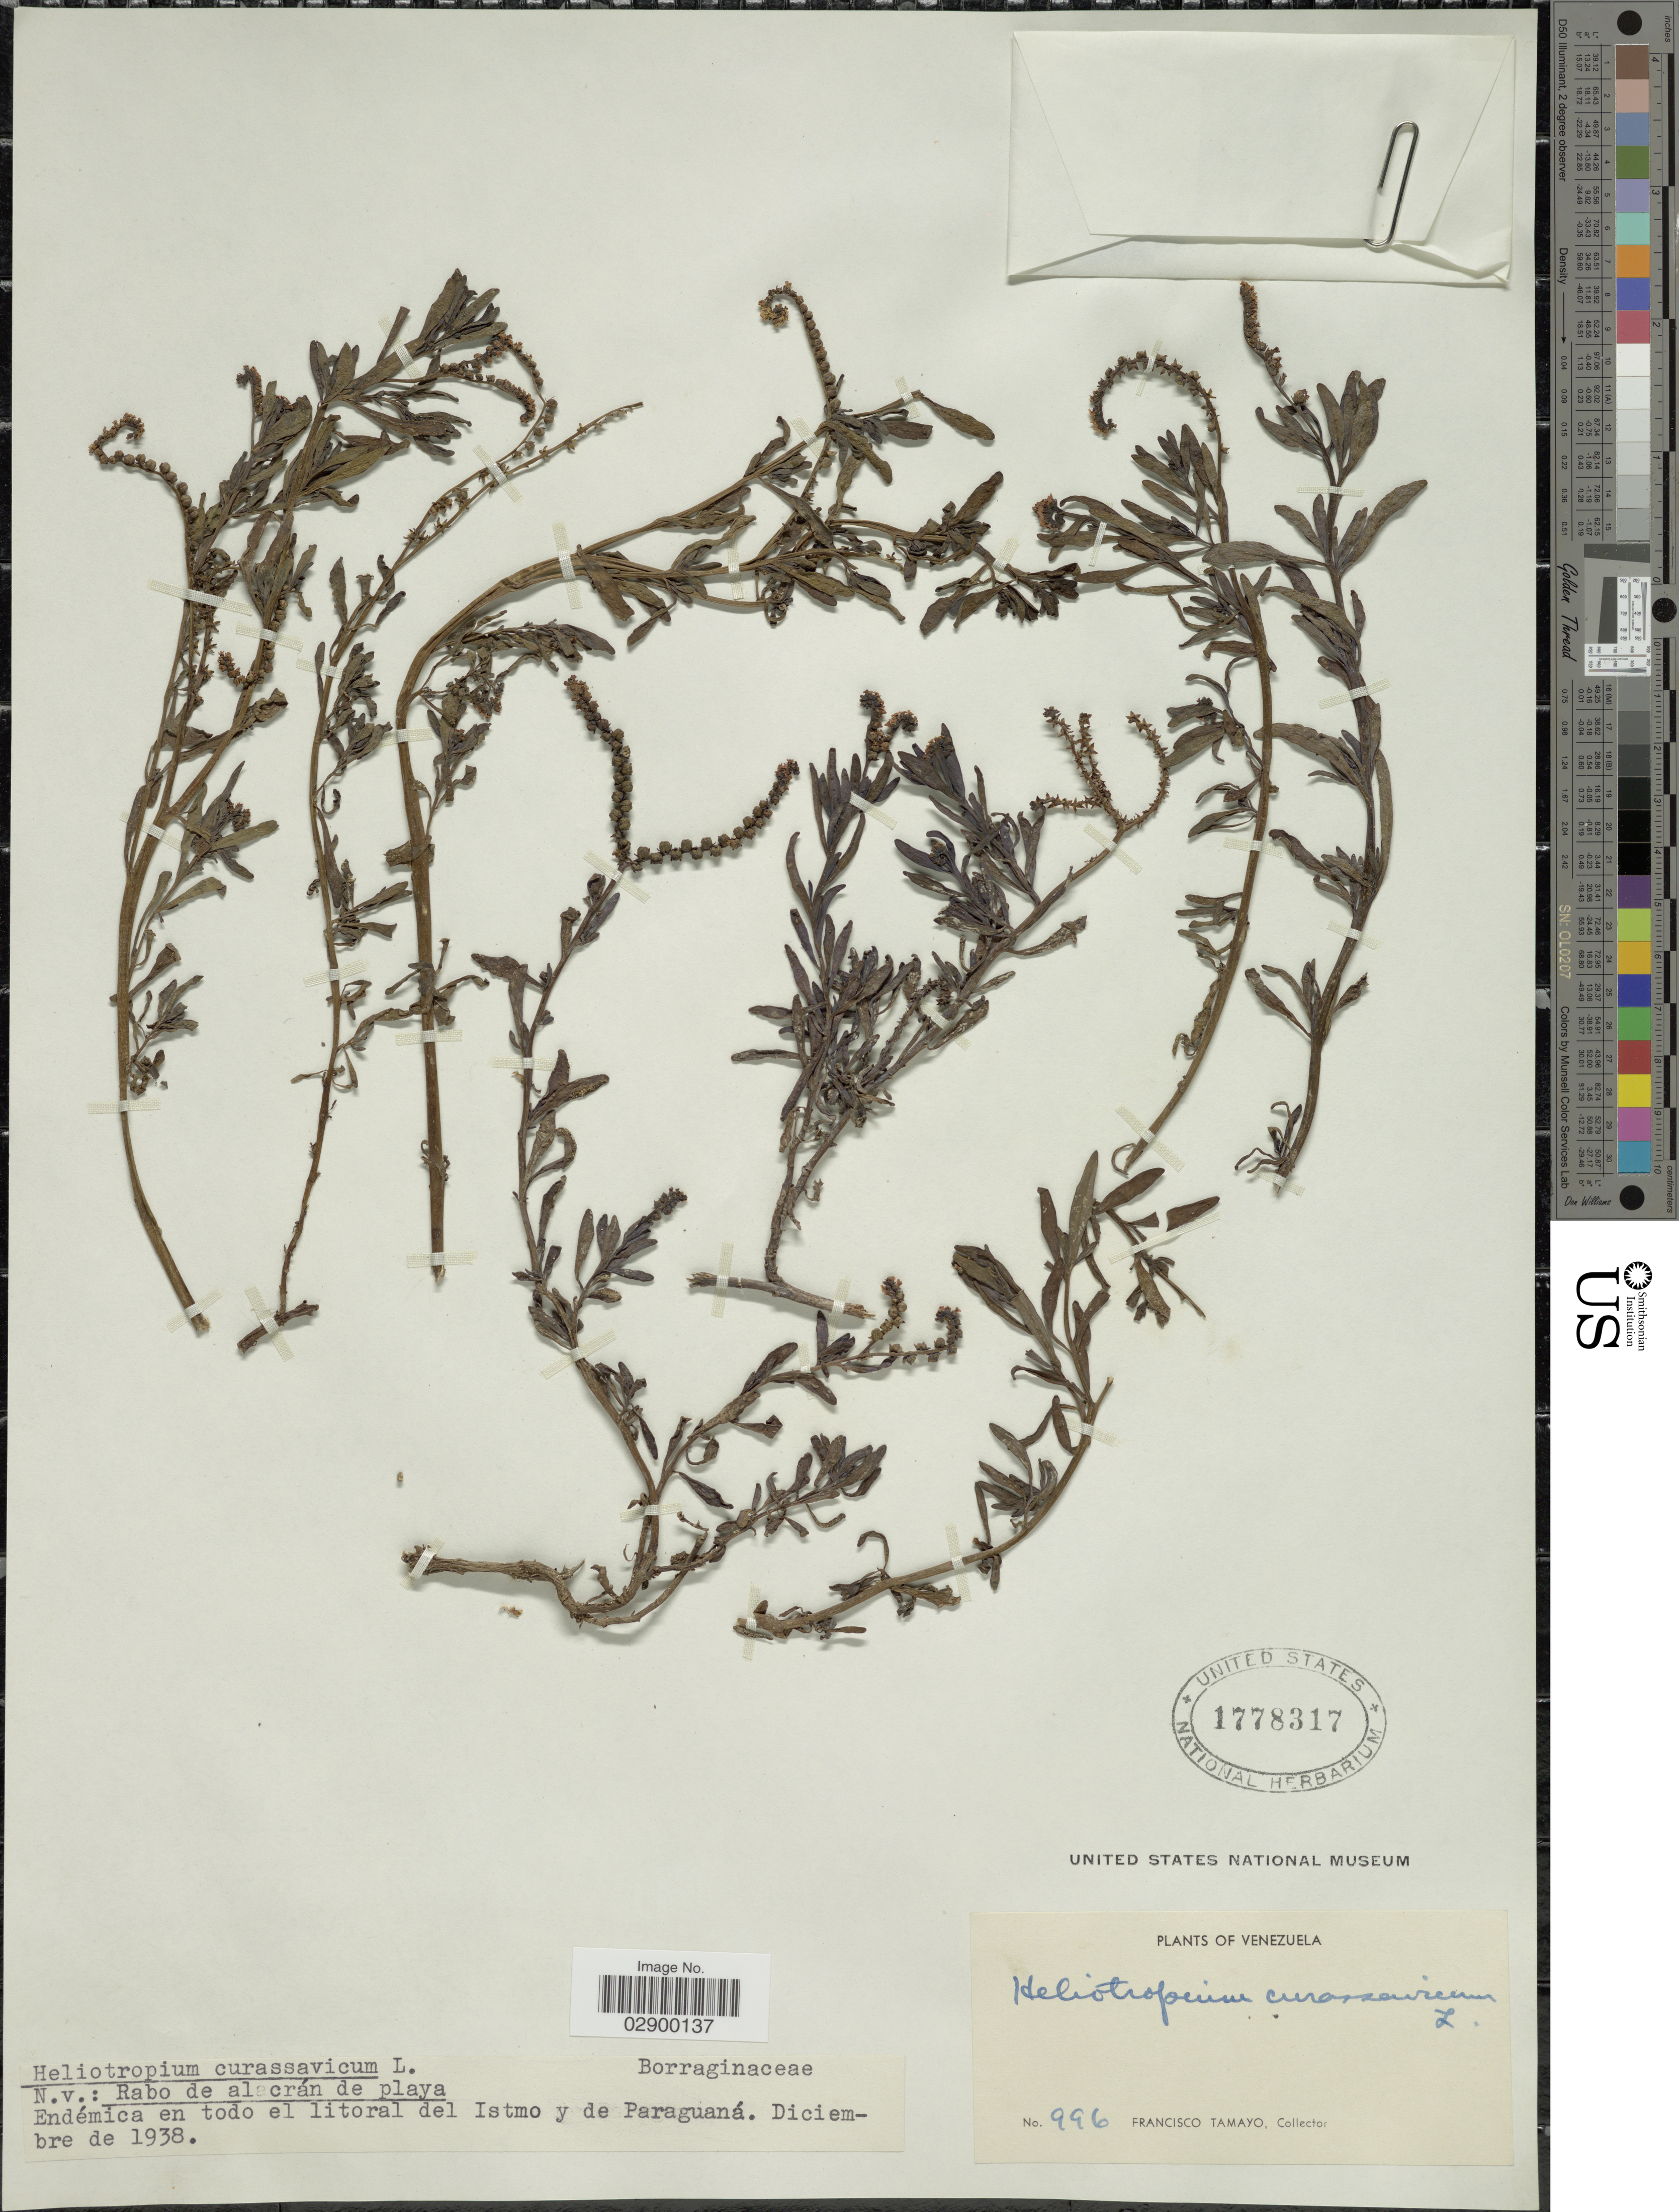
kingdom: Plantae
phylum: Tracheophyta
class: Magnoliopsida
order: Boraginales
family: Heliotropiaceae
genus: Heliotropium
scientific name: Heliotropium curassavicum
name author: L.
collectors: F. Tamayo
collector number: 996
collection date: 1938-12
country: Venezuela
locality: Endémica en todo el litoral del Istmo y de Paraguaná.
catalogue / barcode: US 1778317